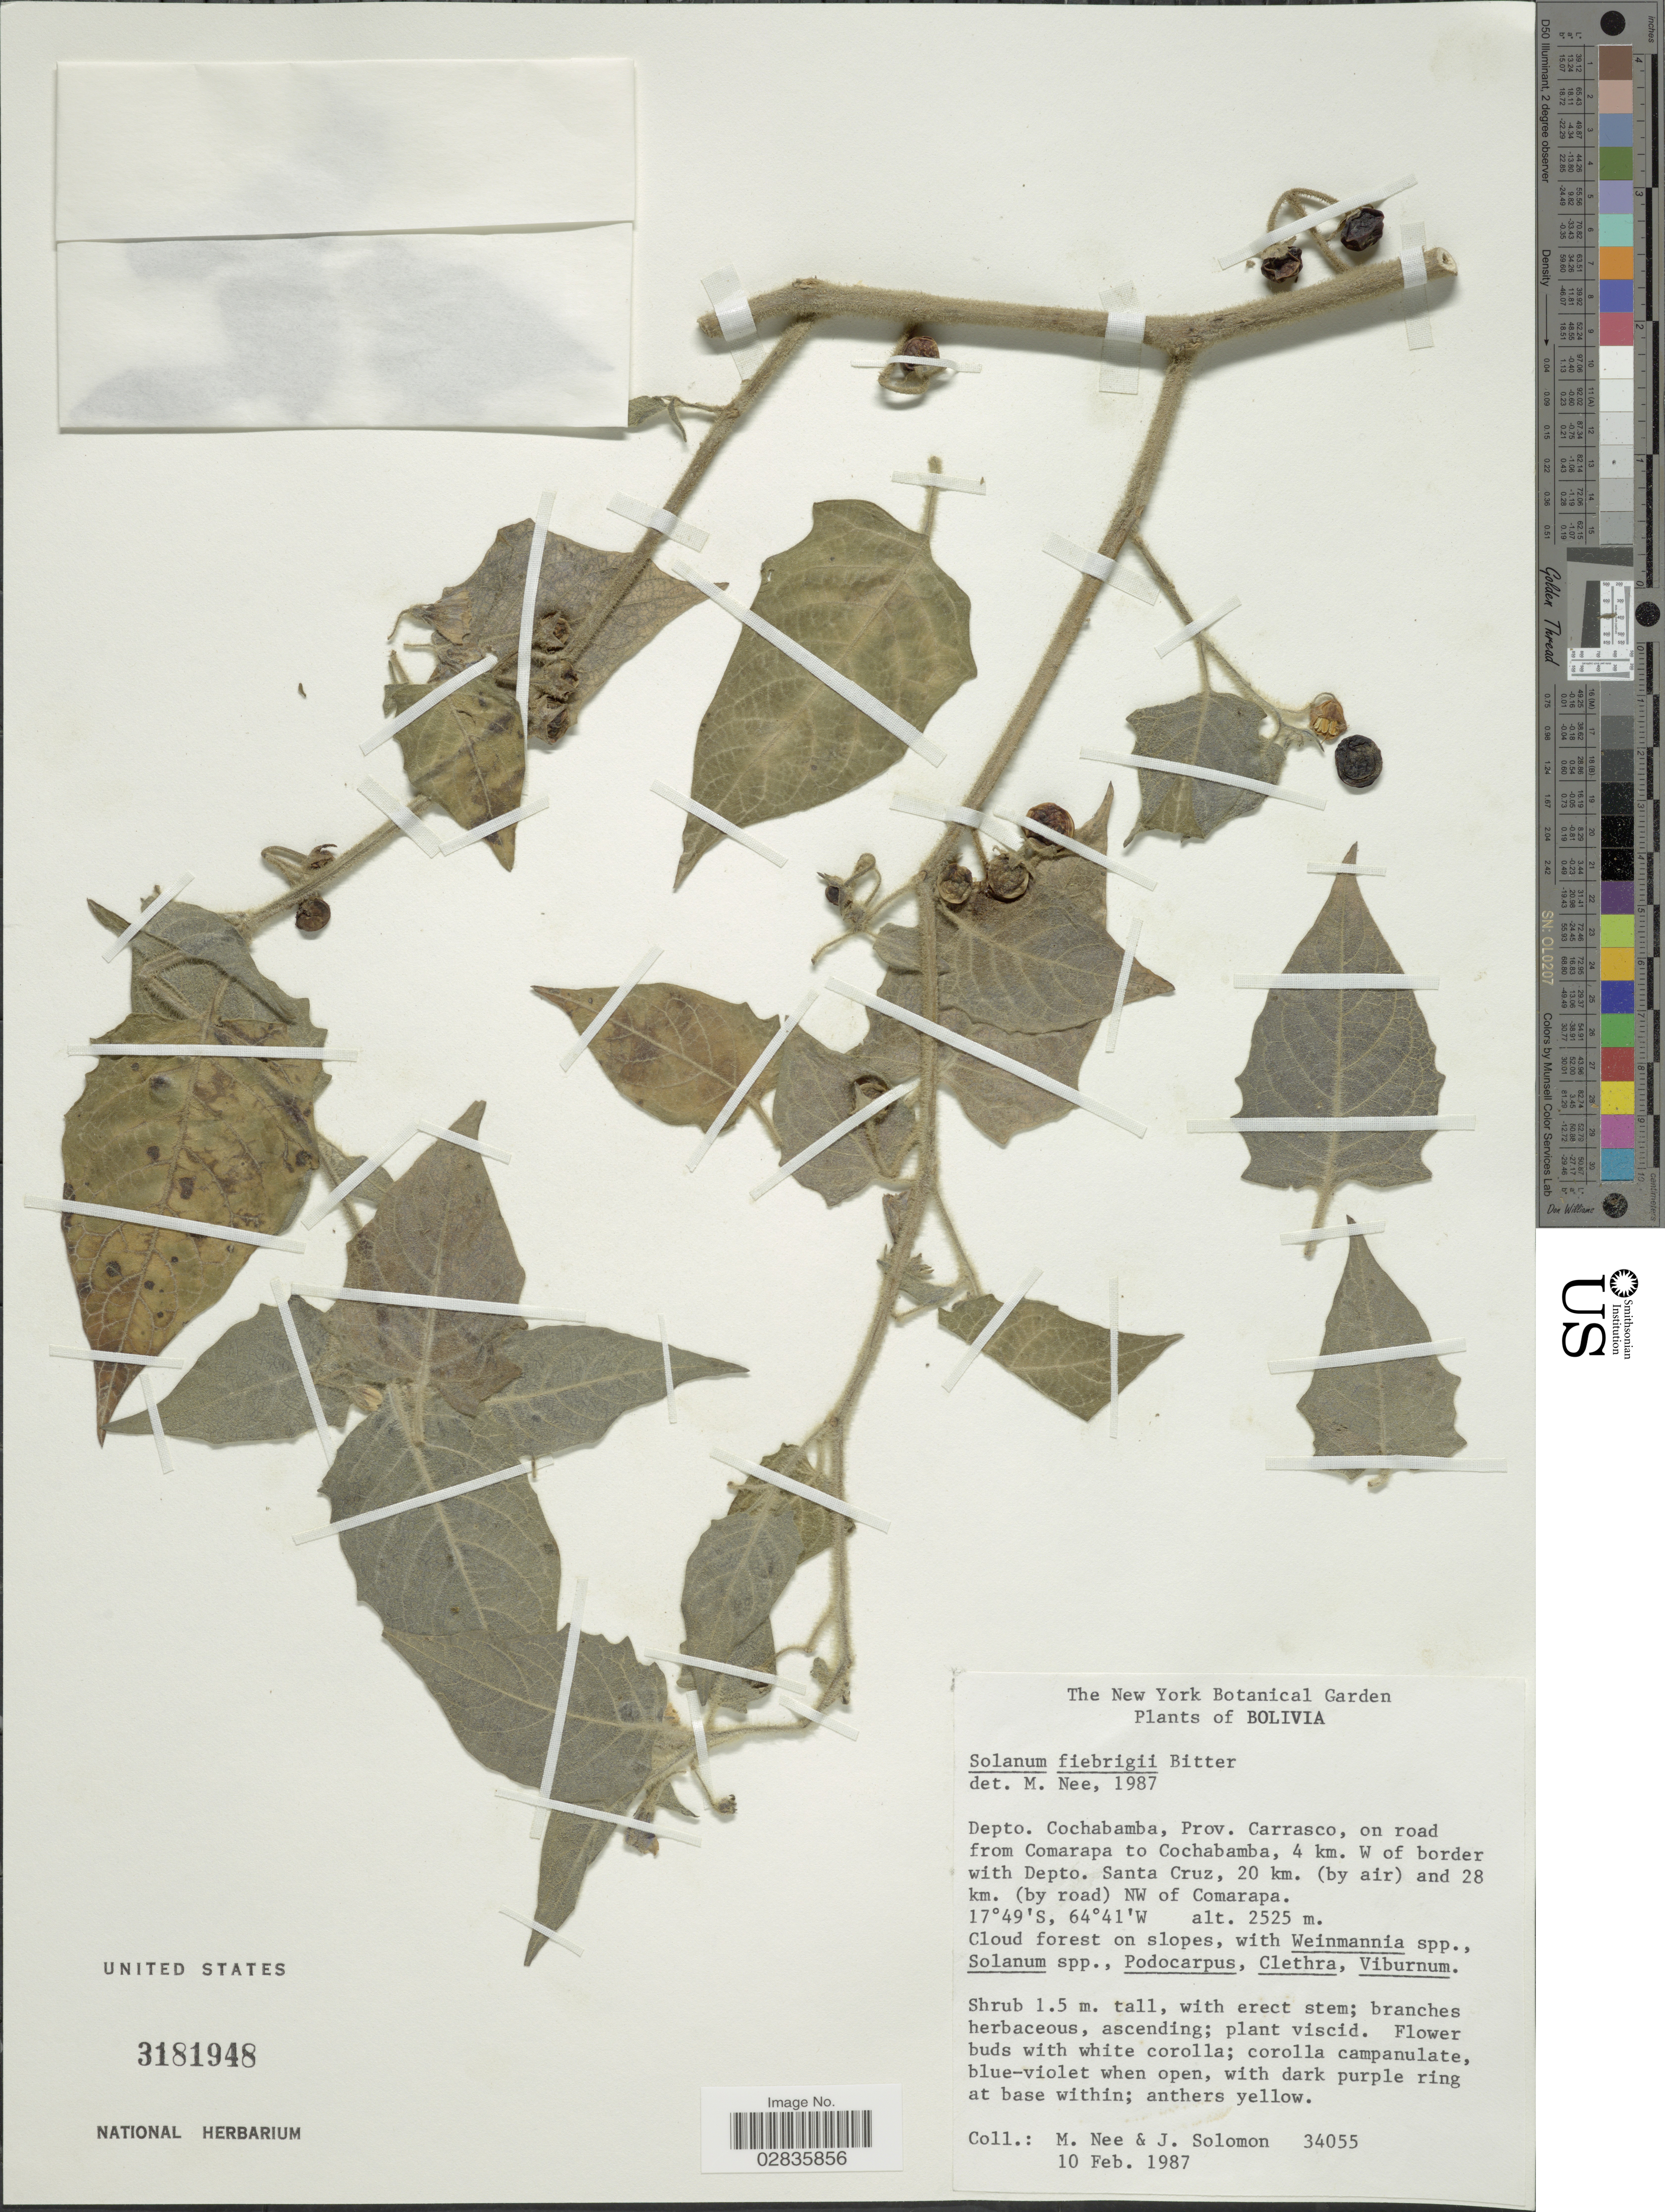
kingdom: Plantae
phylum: Tracheophyta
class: Magnoliopsida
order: Solanales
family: Solanaceae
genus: Solanum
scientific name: Solanum fiebrigii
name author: Bitter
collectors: M. Nee & J. Solomon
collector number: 34055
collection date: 1987-02-10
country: Bolivia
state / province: Cochabamba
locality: Depto. Cochabamba, Prov. Carrasco, on road from Camarapa to Cochabamba, 4 km. W of border with Depto. Santa Cruz, 20 km. (by air) and 28 km. (by road) NW of Comarapa.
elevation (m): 2525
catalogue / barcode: US 3181948